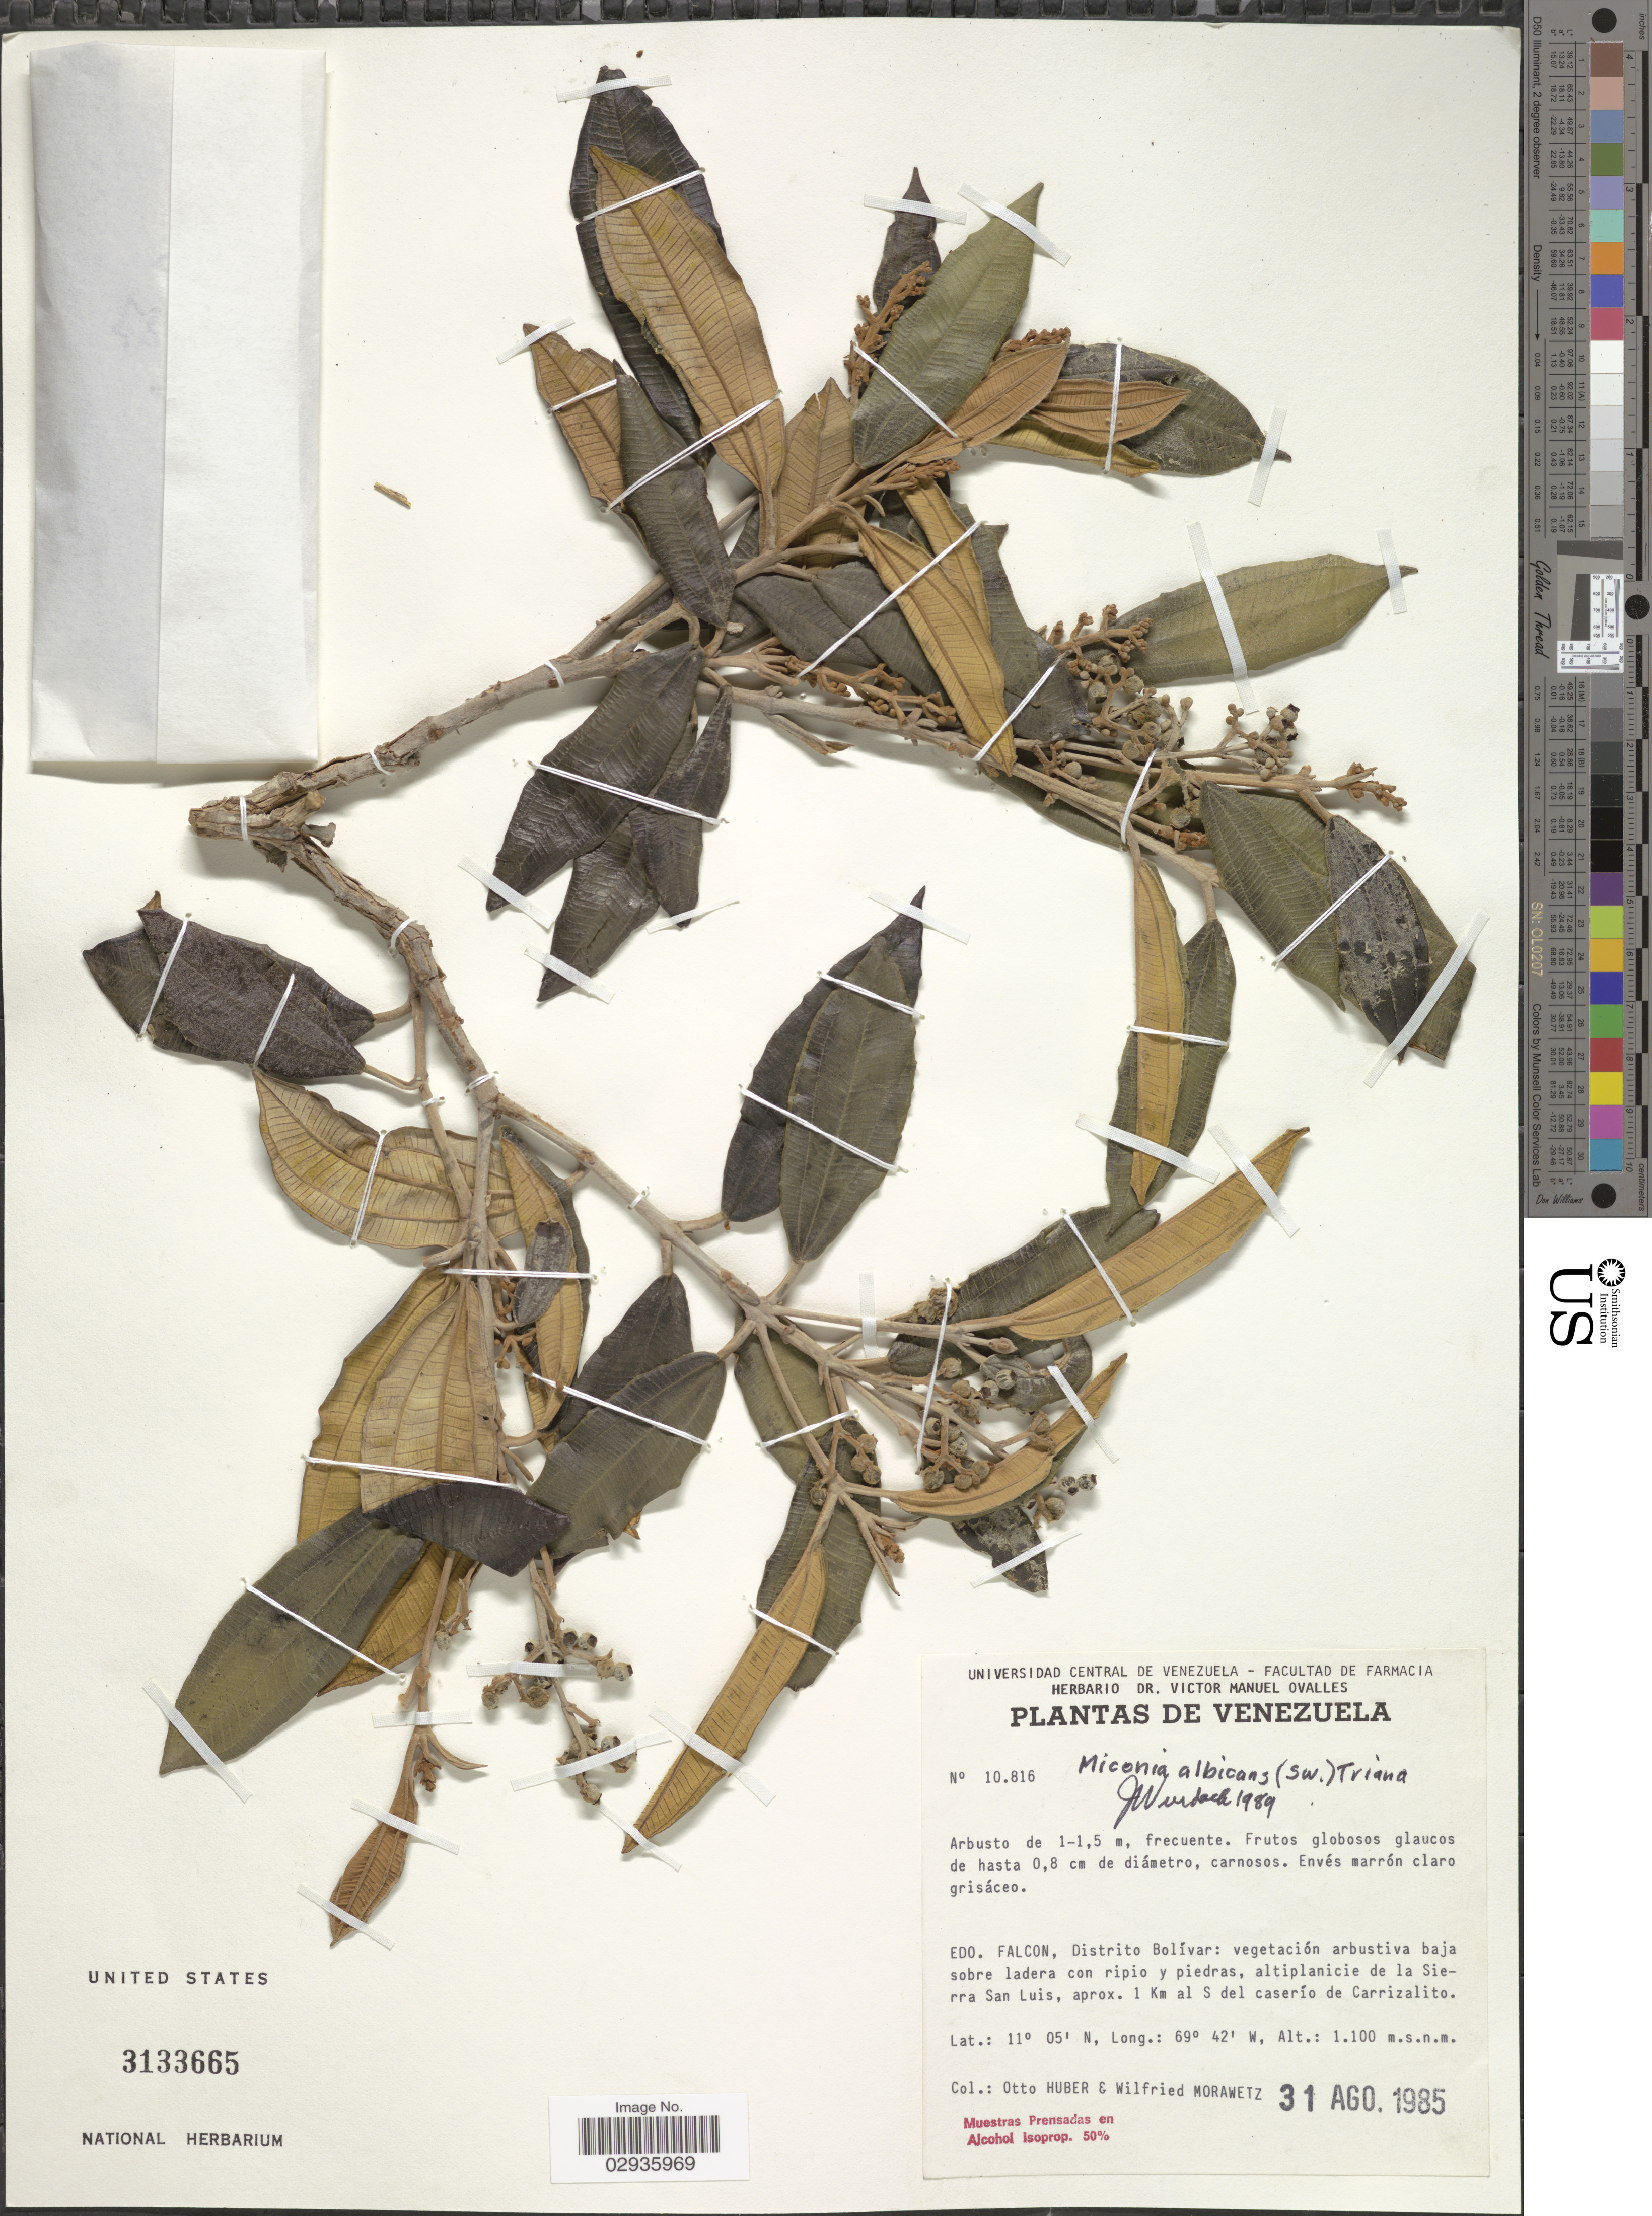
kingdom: Plantae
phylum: Tracheophyta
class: Magnoliopsida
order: Myrtales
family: Melastomataceae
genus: Miconia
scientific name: Miconia albicans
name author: (Sw.) Steud.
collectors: O. Huber & W. Morawetz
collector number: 10816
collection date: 1985-08-31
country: Venezuela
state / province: Bolivar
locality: Distrito Bolívar: altiplanicie de la Sierra San Luis, aprox. 1 Km al S de caserío de Carrizalito.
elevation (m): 1100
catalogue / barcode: US 3133665